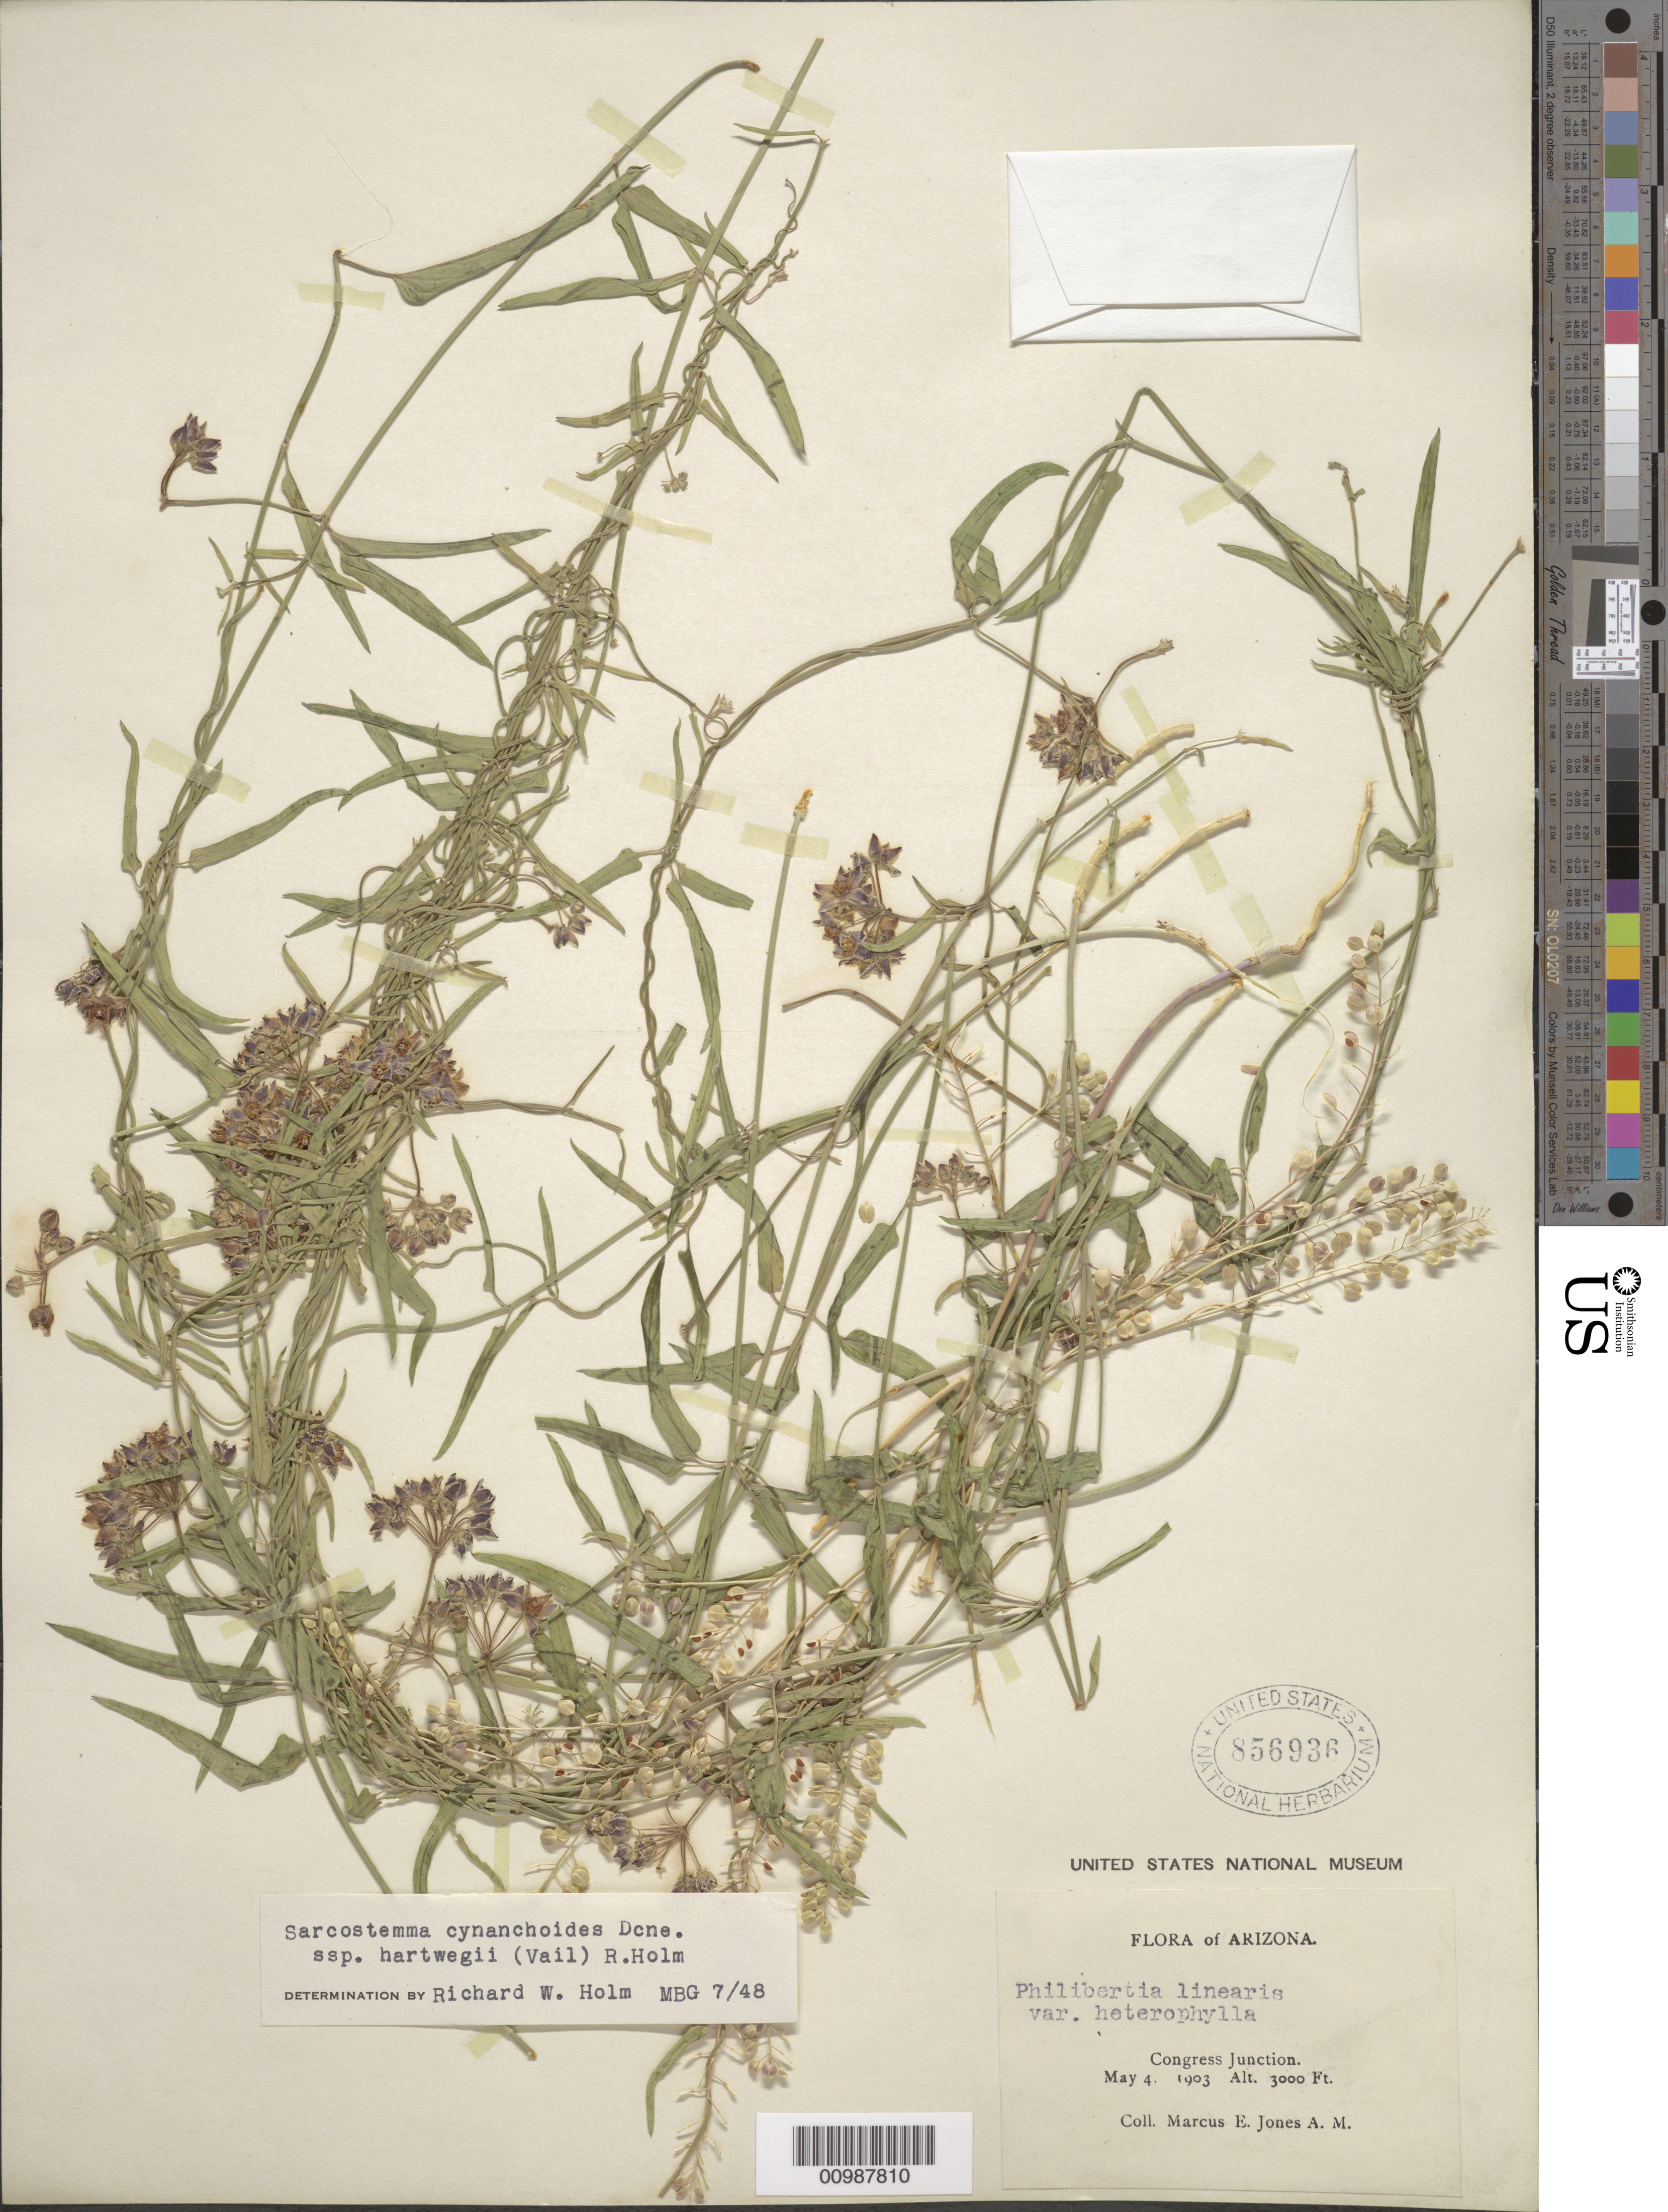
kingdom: Plantae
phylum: Tracheophyta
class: Magnoliopsida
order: Gentianales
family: Apocynaceae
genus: Sarcostemma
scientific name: Sarcostemma cynanchoides subsp. hartwegii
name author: (Vail) R.W. Holm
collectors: M. E. Jones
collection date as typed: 04 May 1903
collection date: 1903-05-04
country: United States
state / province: Arizona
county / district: Yavapai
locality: Congress Junction.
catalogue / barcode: US 856936